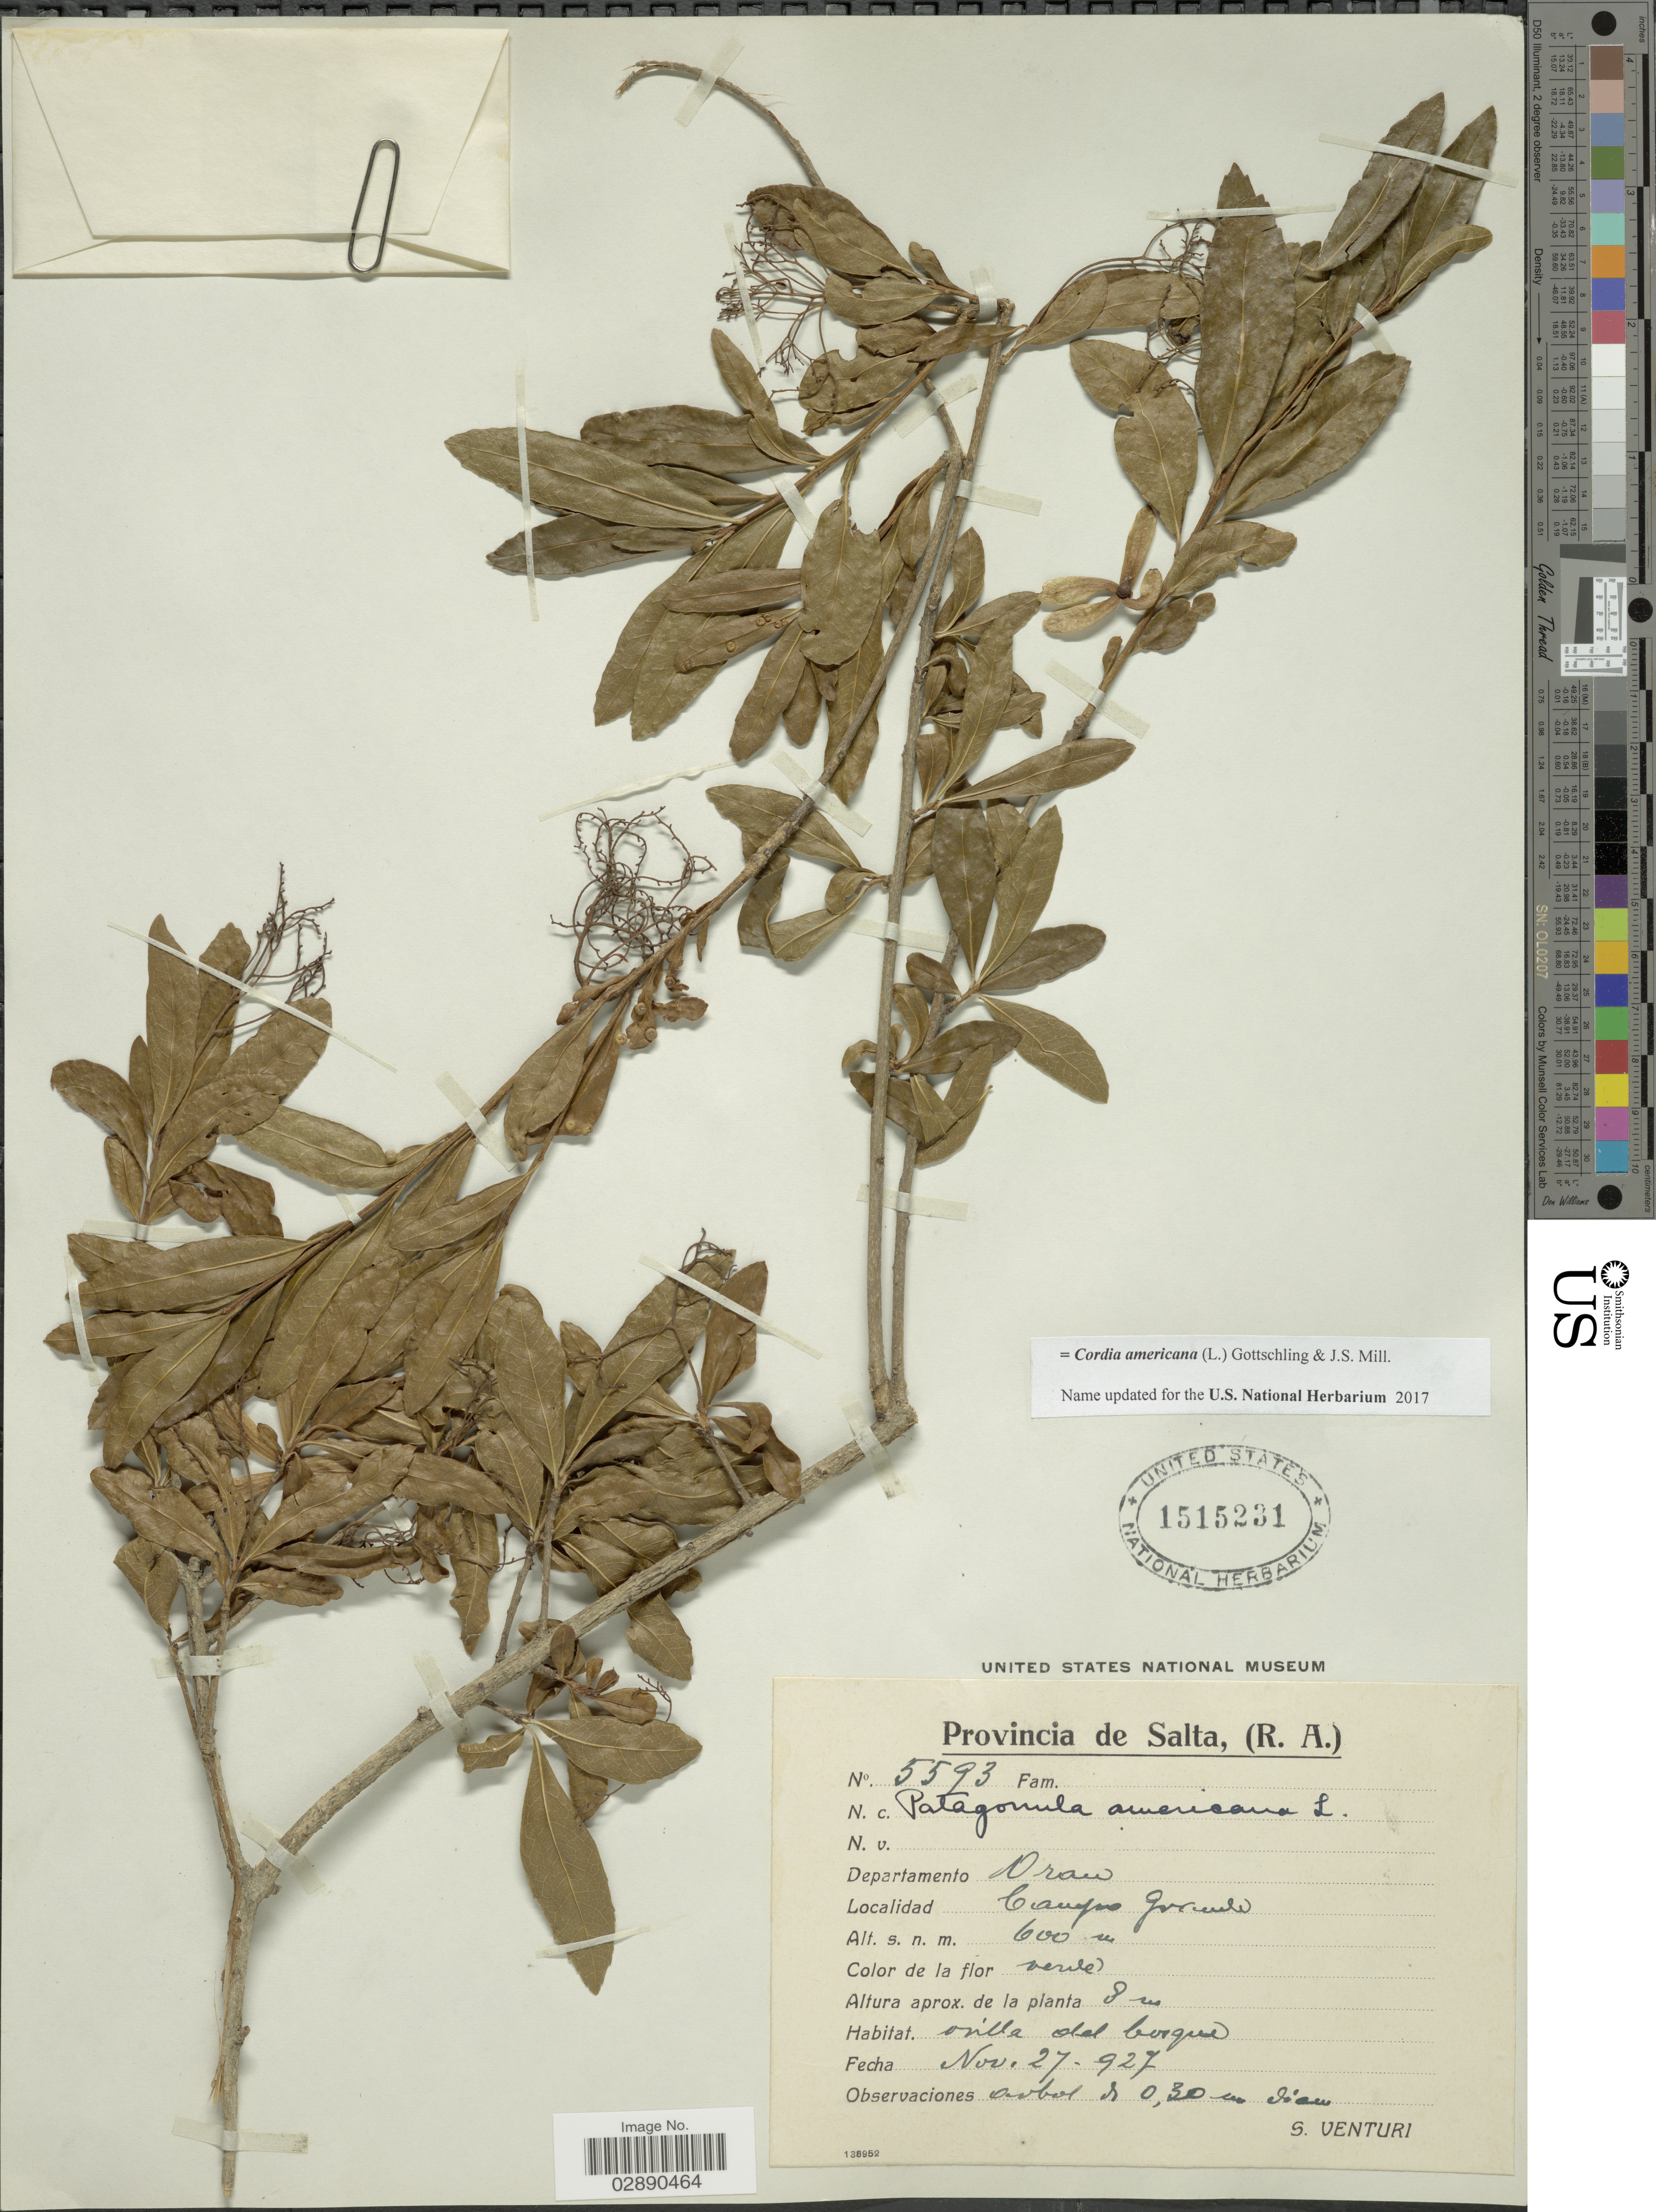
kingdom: Plantae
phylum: Tracheophyta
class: Magnoliopsida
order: Boraginales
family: Cordiaceae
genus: Cordia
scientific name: Cordia americana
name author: (L.) Gottschling & J.S. Mill.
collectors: S. Venturi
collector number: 5593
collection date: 1927-11-27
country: Argentina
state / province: Salta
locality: Provincia de Salta, (R.A.). Departamento Oran, Campo Grande.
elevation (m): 600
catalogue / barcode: US 1515231